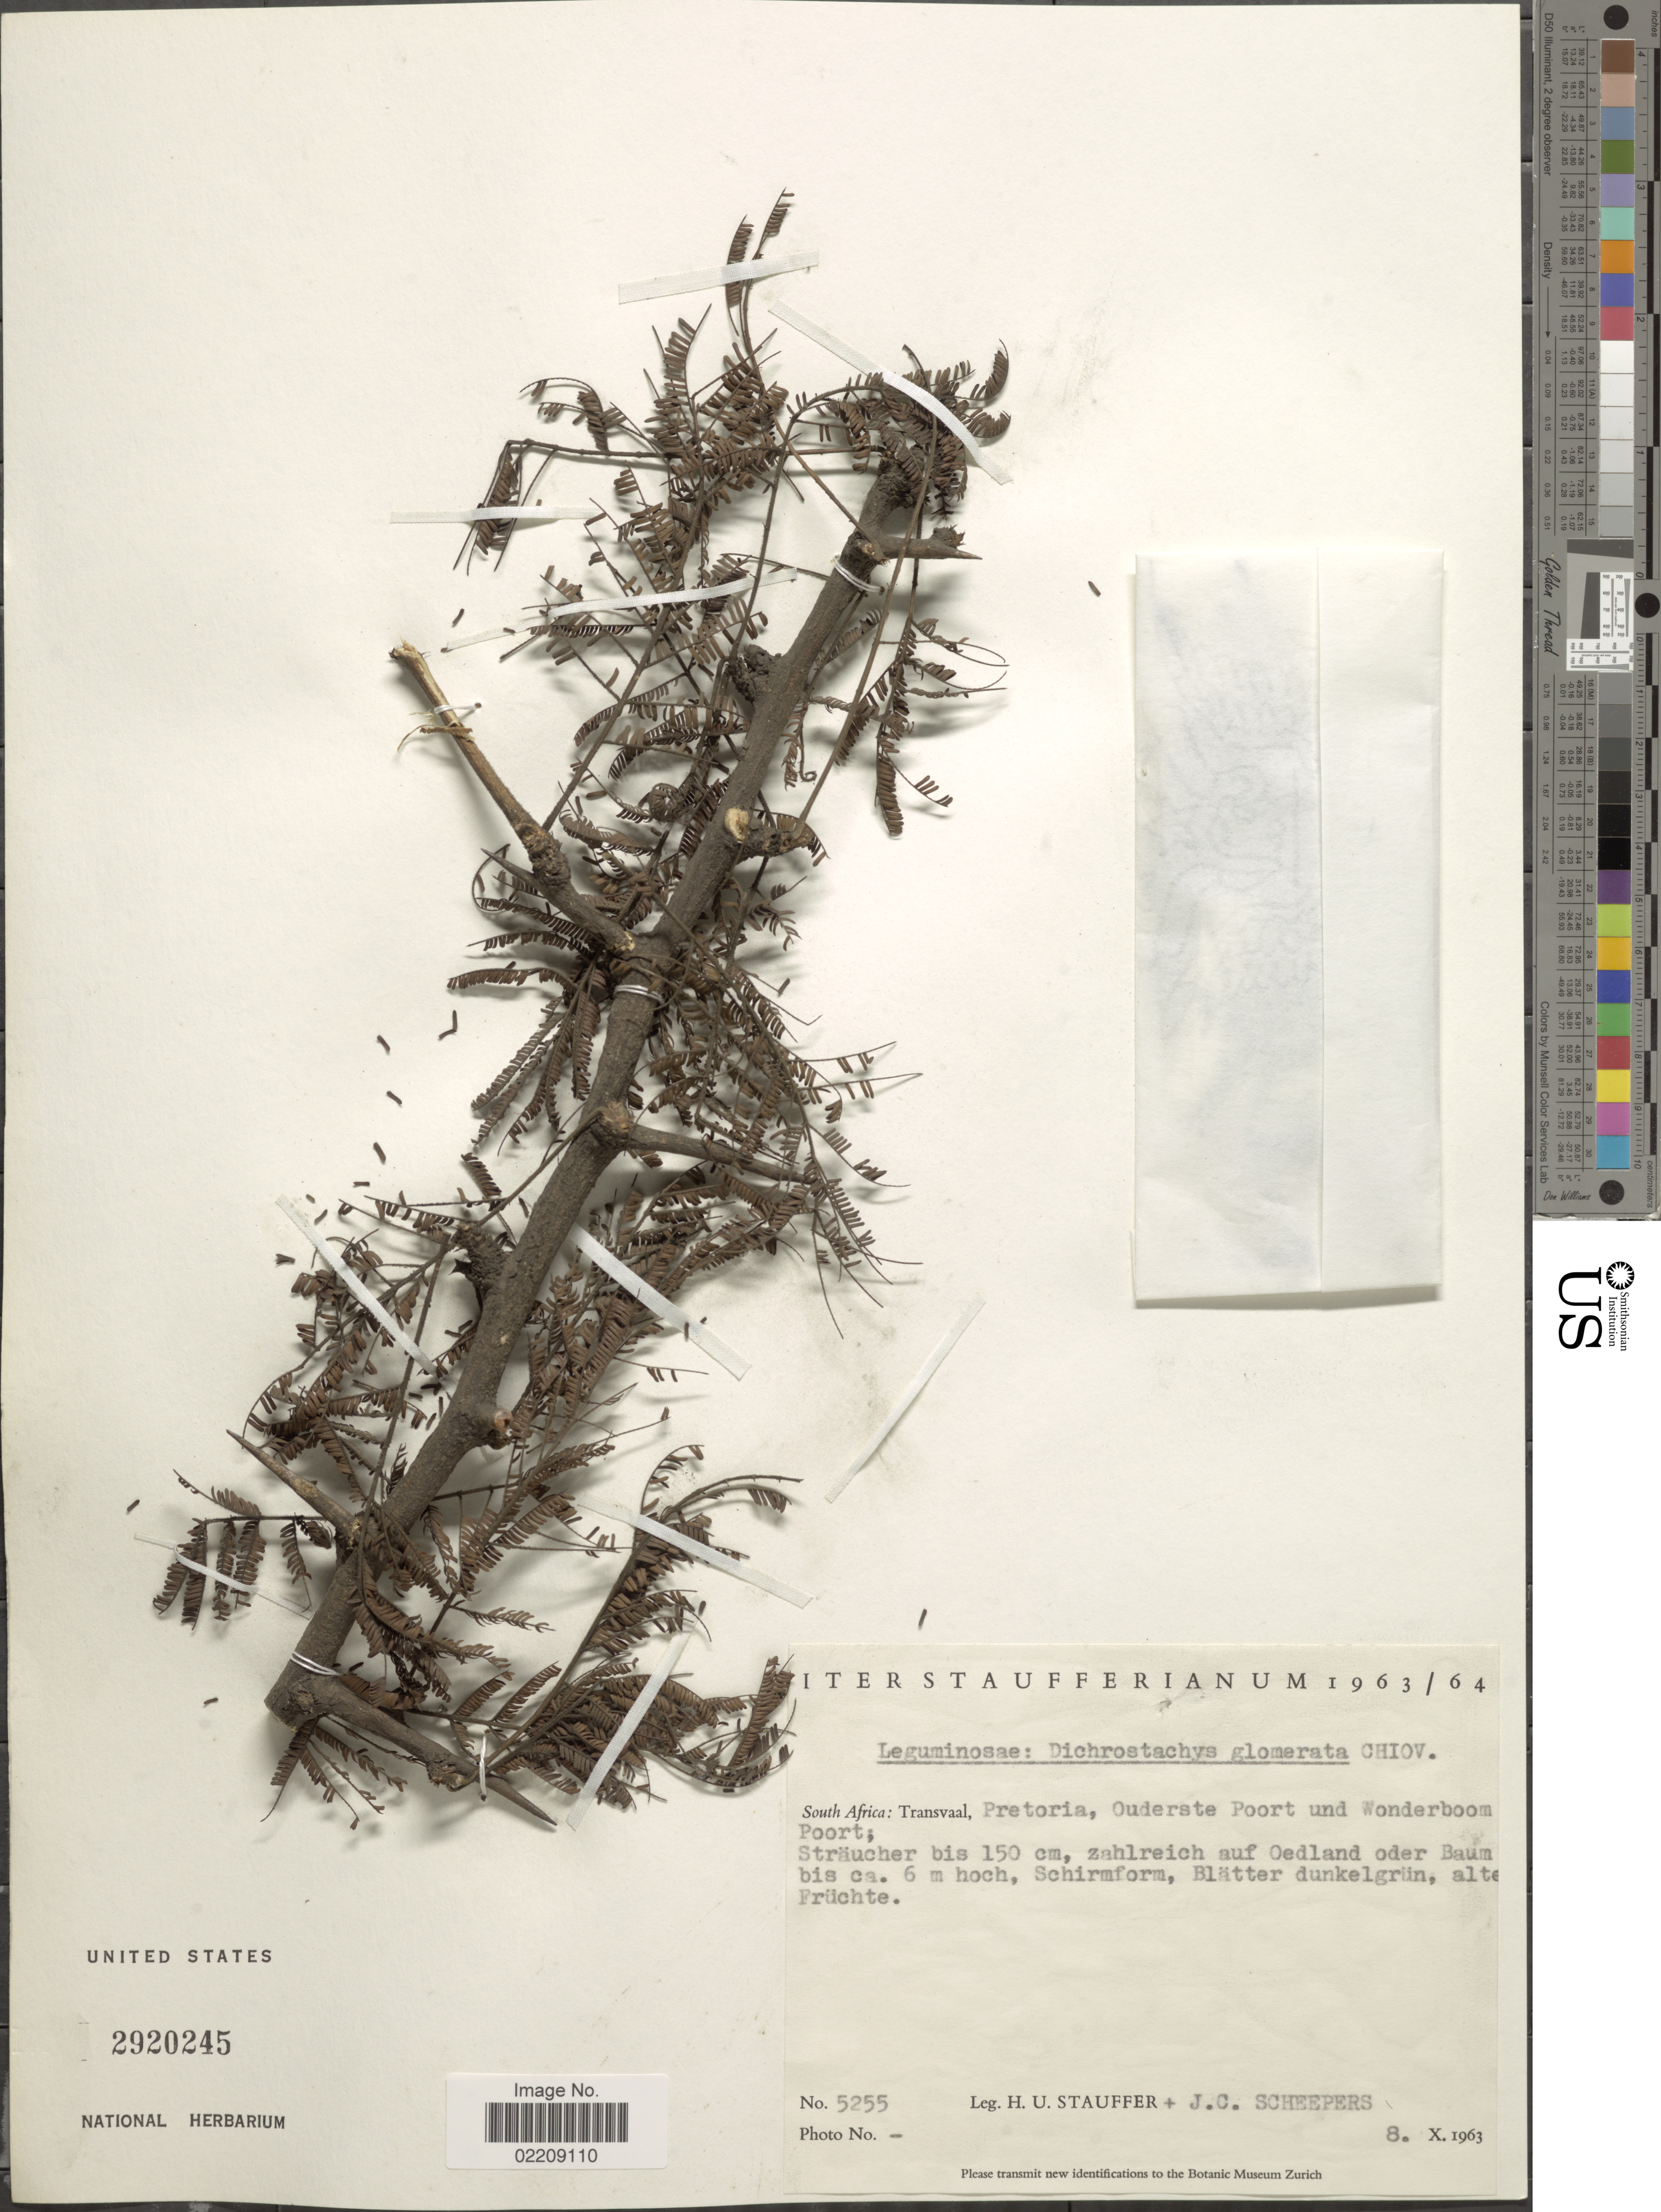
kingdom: Plantae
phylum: Tracheophyta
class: Magnoliopsida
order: Fabales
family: Fabaceae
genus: Dichrostachys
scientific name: Dichrostachys glomerata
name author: (Forssk.) Chiov.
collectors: H. U. Stauffer & J. Scheepers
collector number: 5255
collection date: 1963-10-08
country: South Africa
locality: Transvaal, Pretoria, Ouderste Poort und Wonderboom Poort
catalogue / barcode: US 2920245